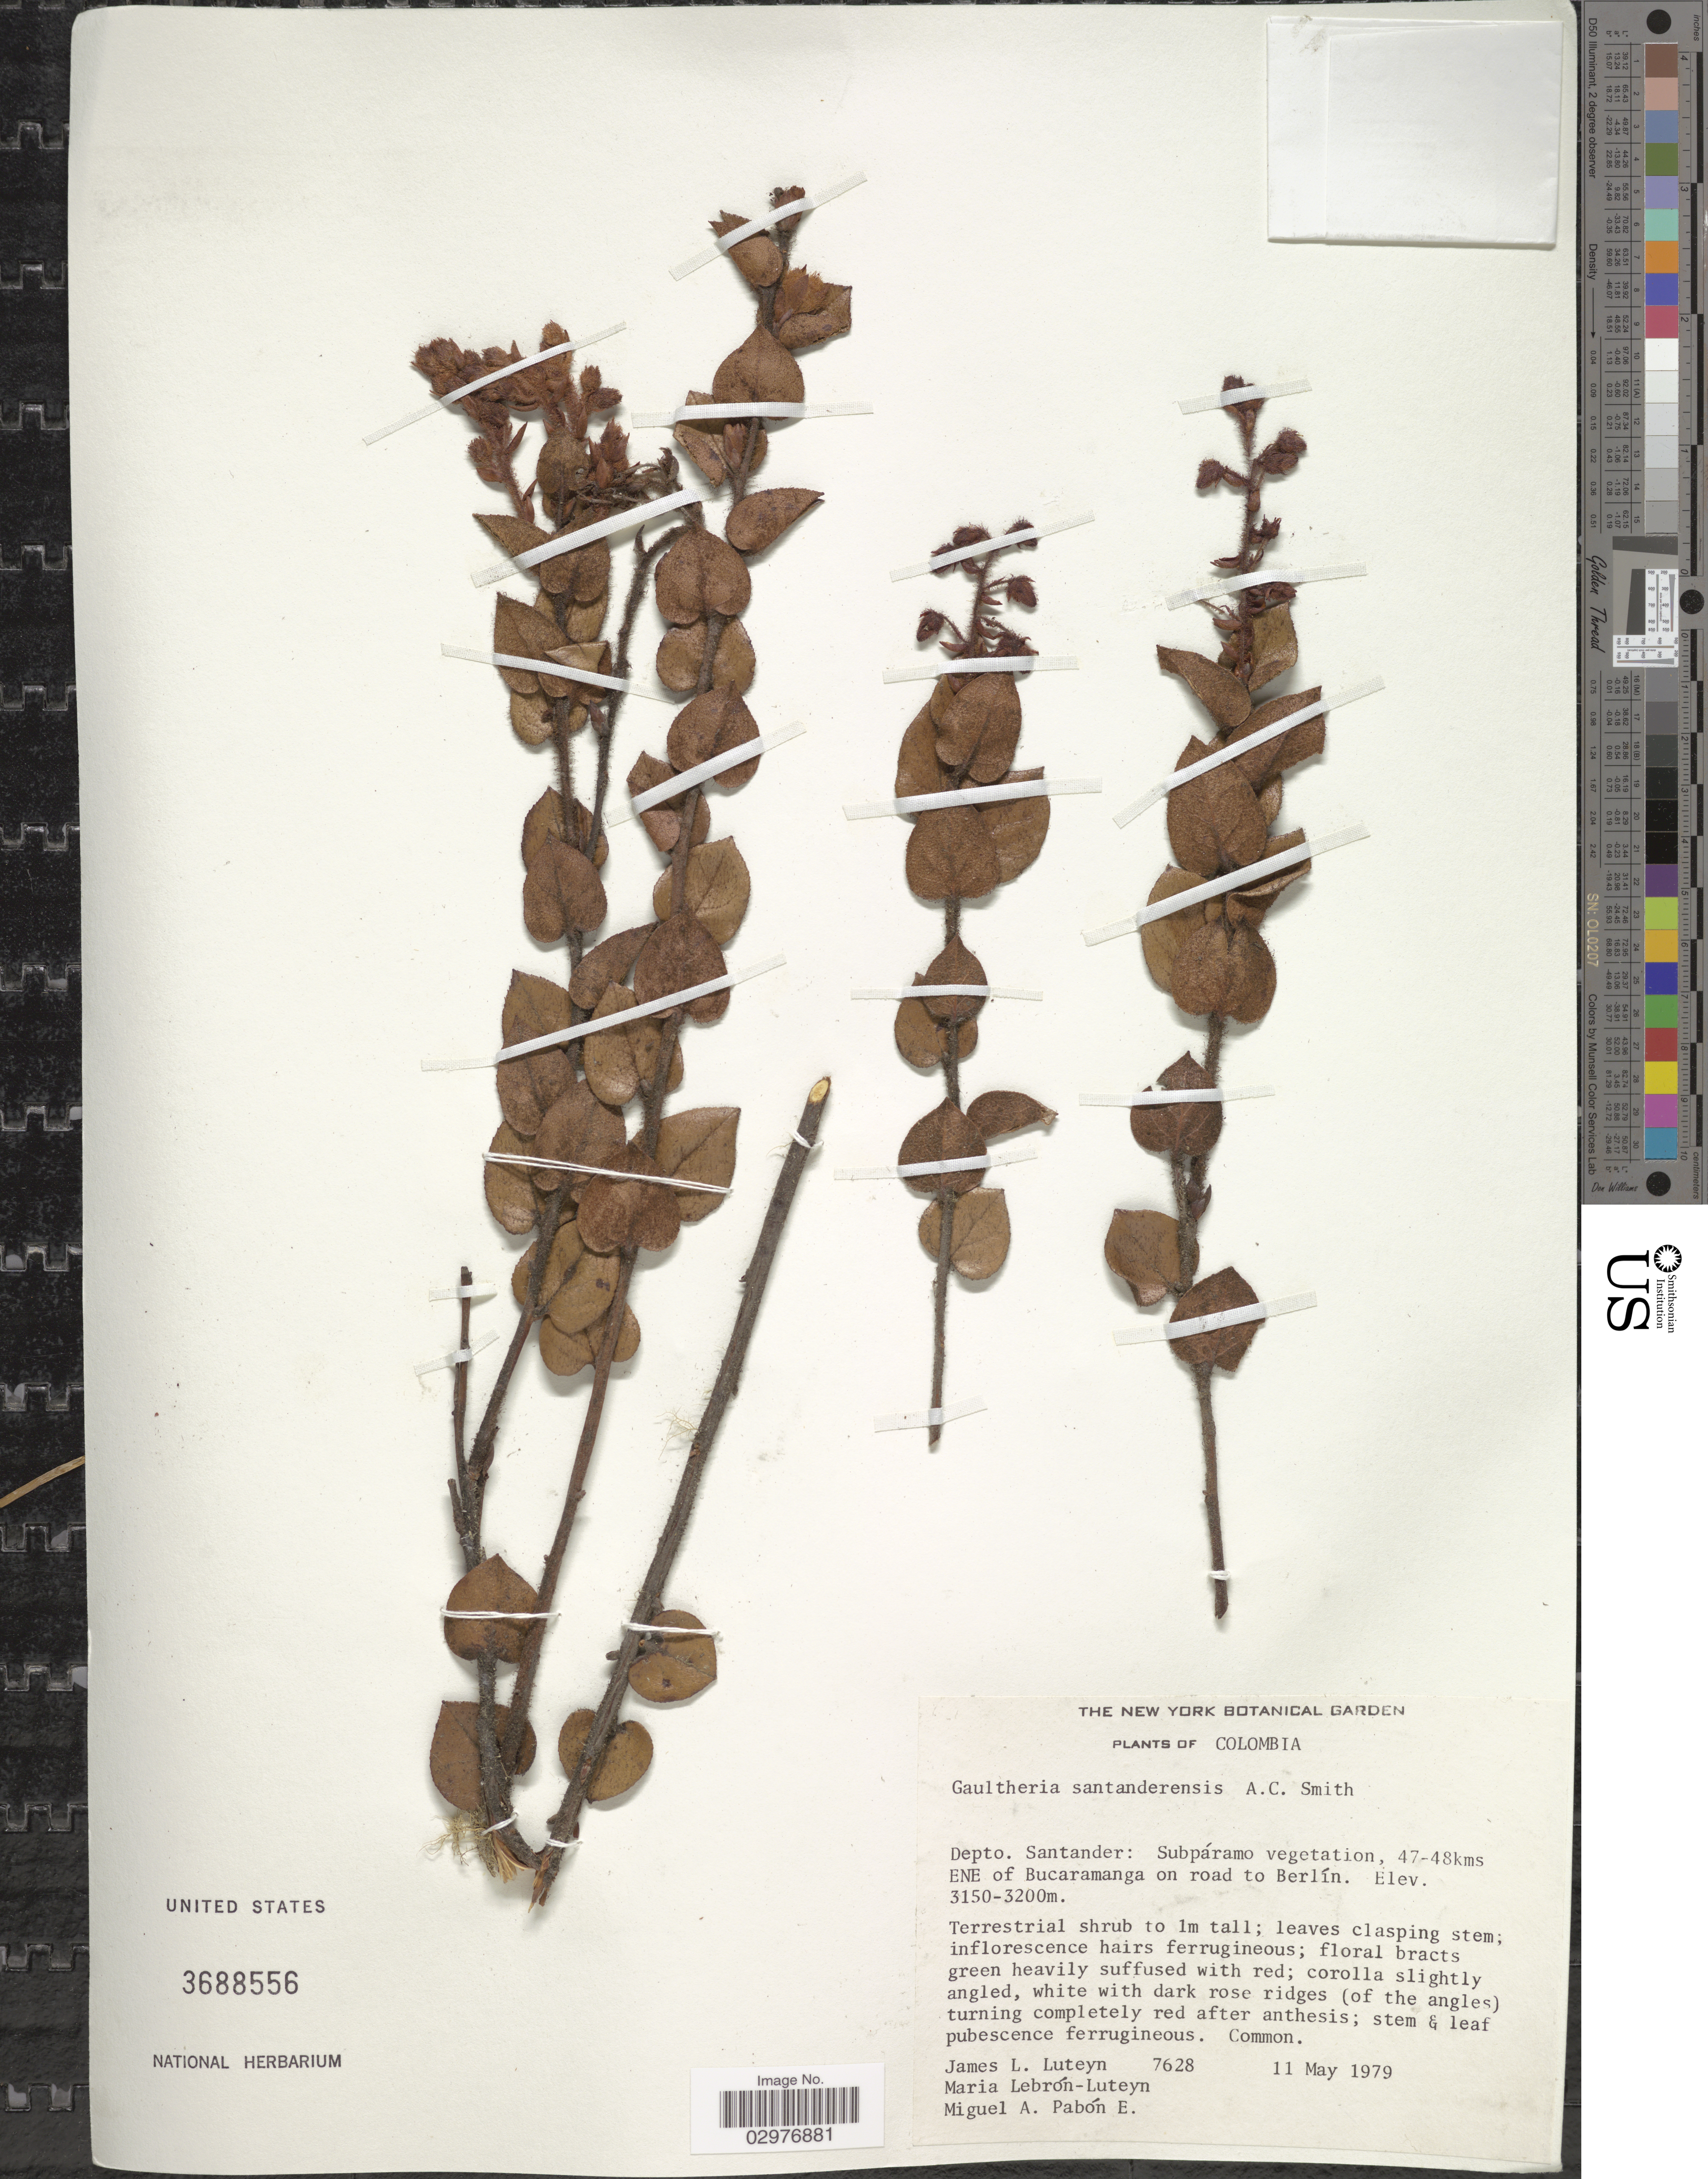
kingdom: Plantae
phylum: Tracheophyta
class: Magnoliopsida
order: Ericales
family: Ericaceae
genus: Gaultheria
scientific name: Gaultheria santanderensis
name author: A.C. Sm.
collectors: J. L. Luteyn, M. L. Lebrón-Luteyn & M. A. Pabon E.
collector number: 7628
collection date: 1979-05-11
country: Colombia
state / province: Santander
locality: Depto. Santander: subpáramo vegetation, 47-48kms ENE of Bucaramanga on road to Berlín.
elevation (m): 3150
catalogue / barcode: US 3688556